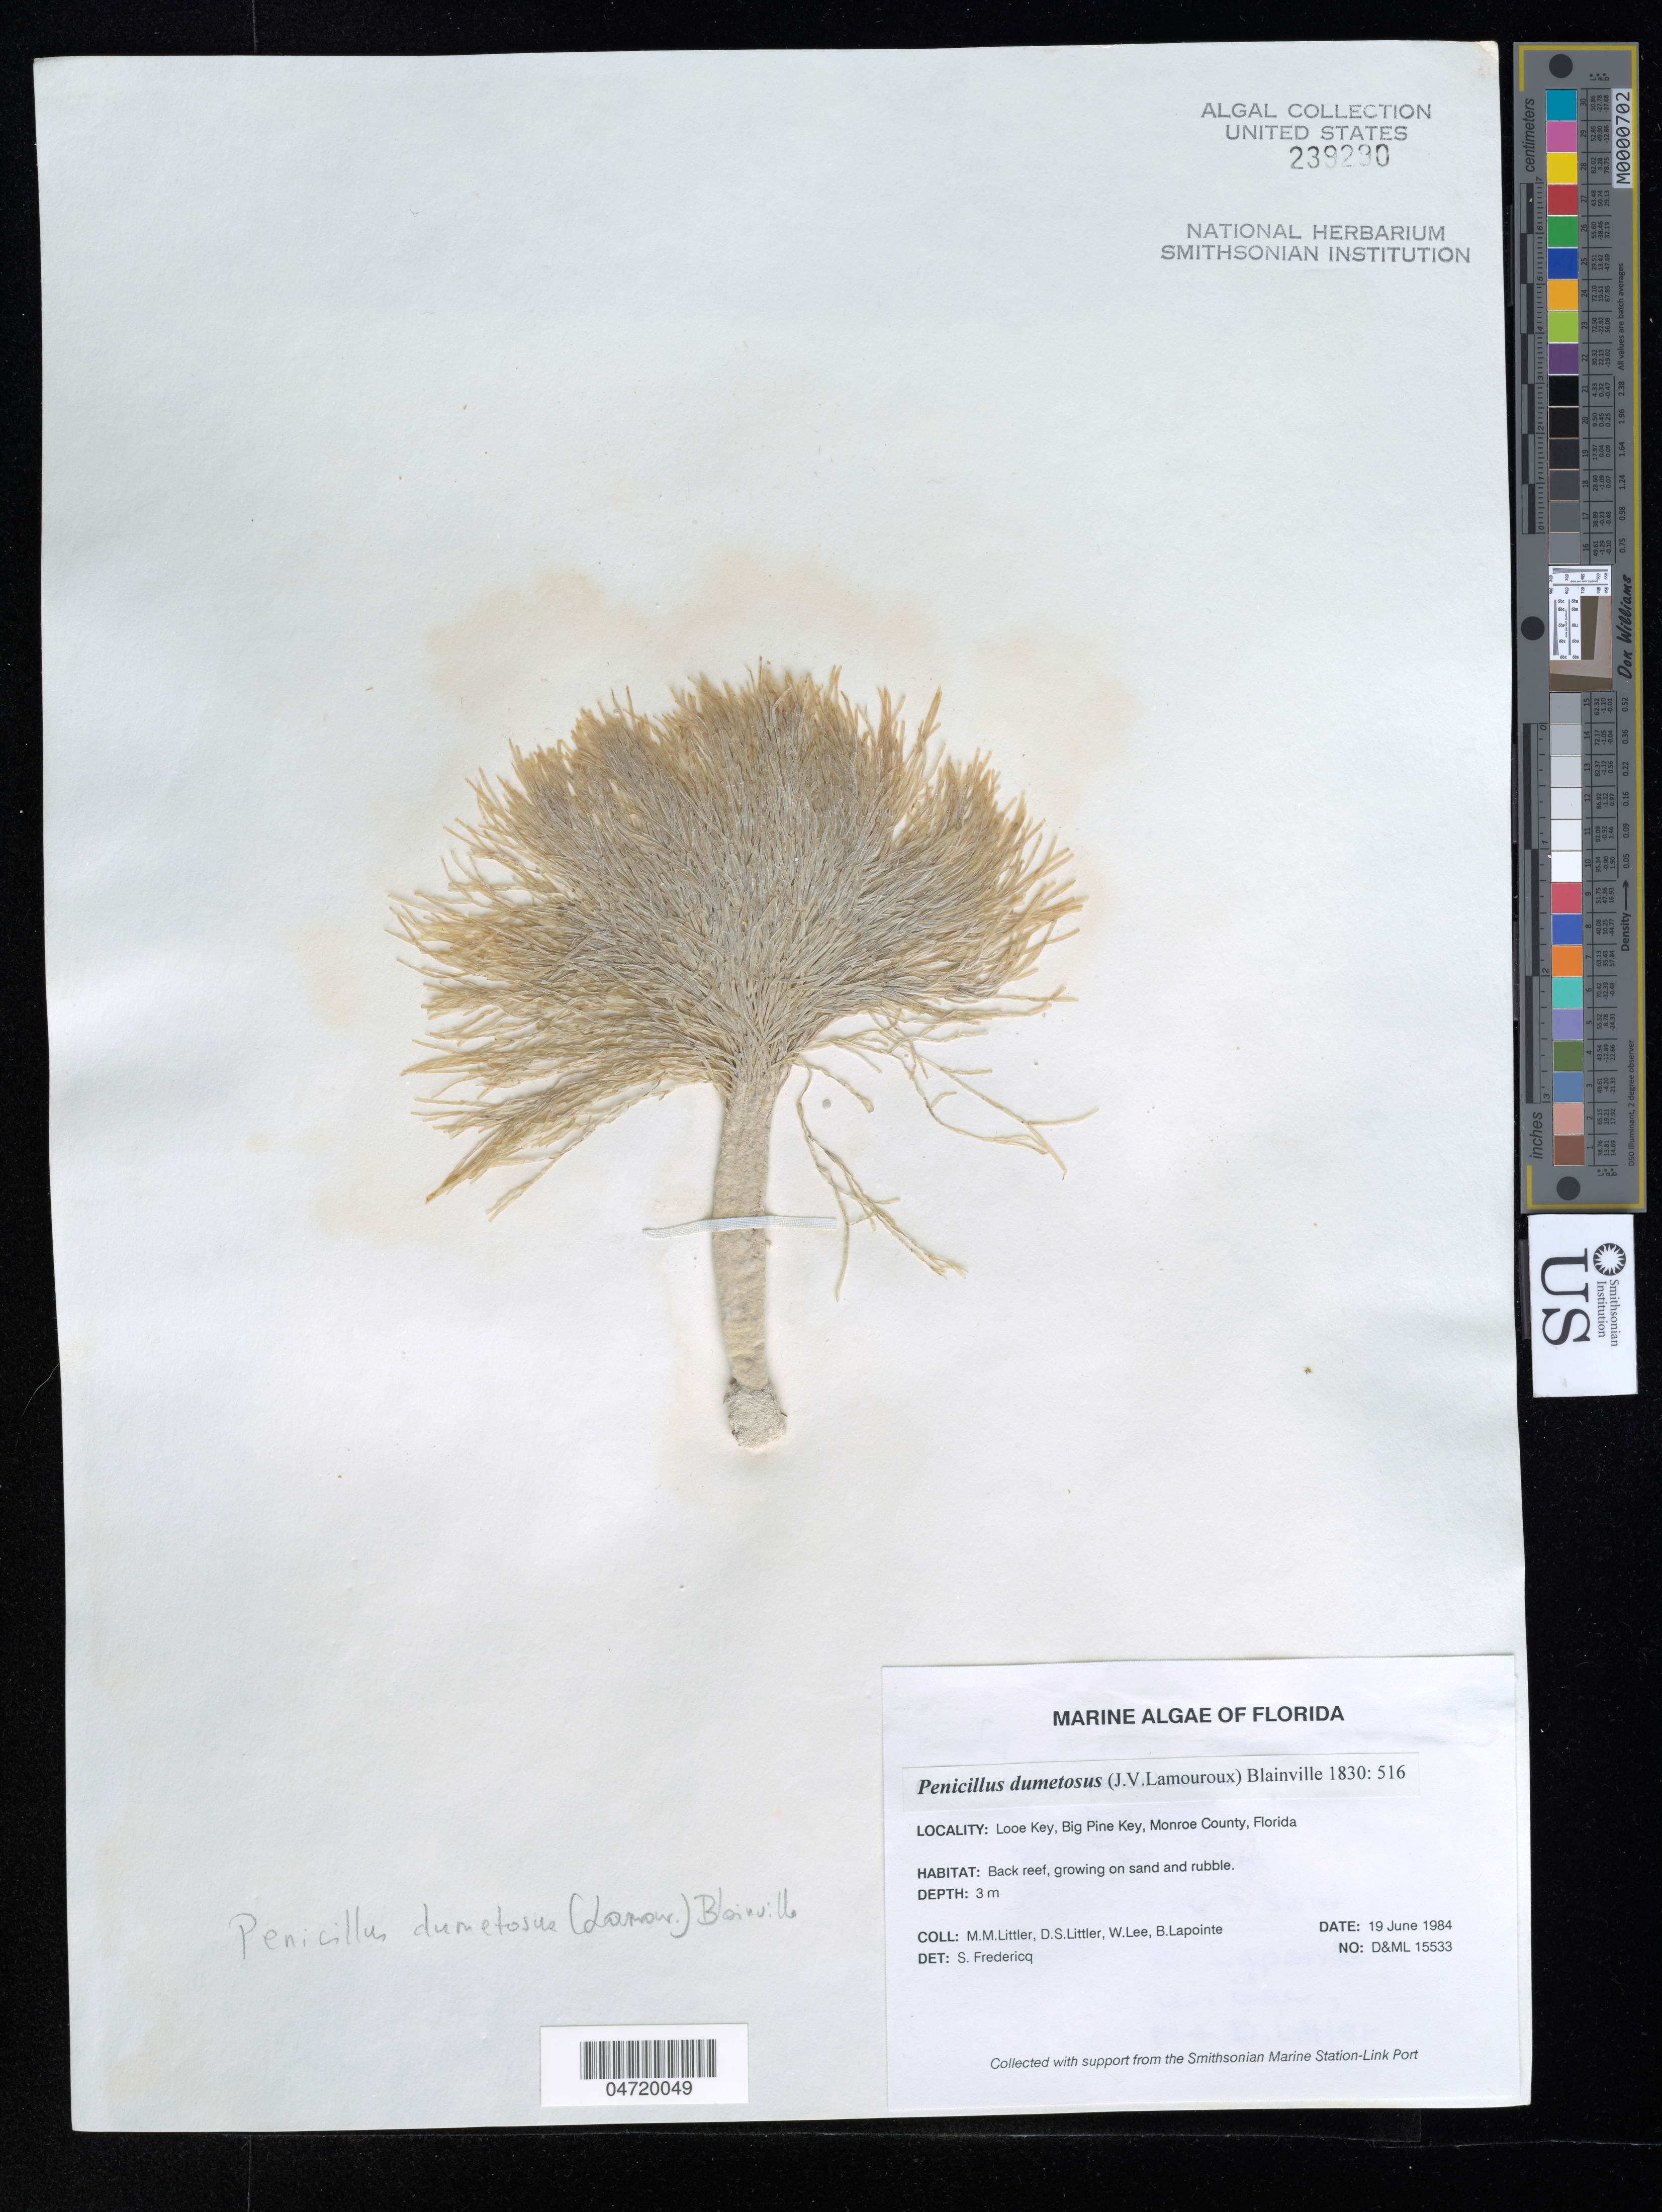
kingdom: Plantae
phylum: Chlorophyta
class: Ulvophyceae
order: Bryopsidales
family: Udoteaceae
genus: Penicillus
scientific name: Penicillus dumetosus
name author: (J.V.Lamouroux) Blainville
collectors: M. M. Littler, D. S. Littler, W. Lee & B. Lapointe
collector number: D&ML15533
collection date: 1984-06-19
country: United States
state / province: Florida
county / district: Monroe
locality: Looe Key, Big Pine Key, Monroe County.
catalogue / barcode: US 239290